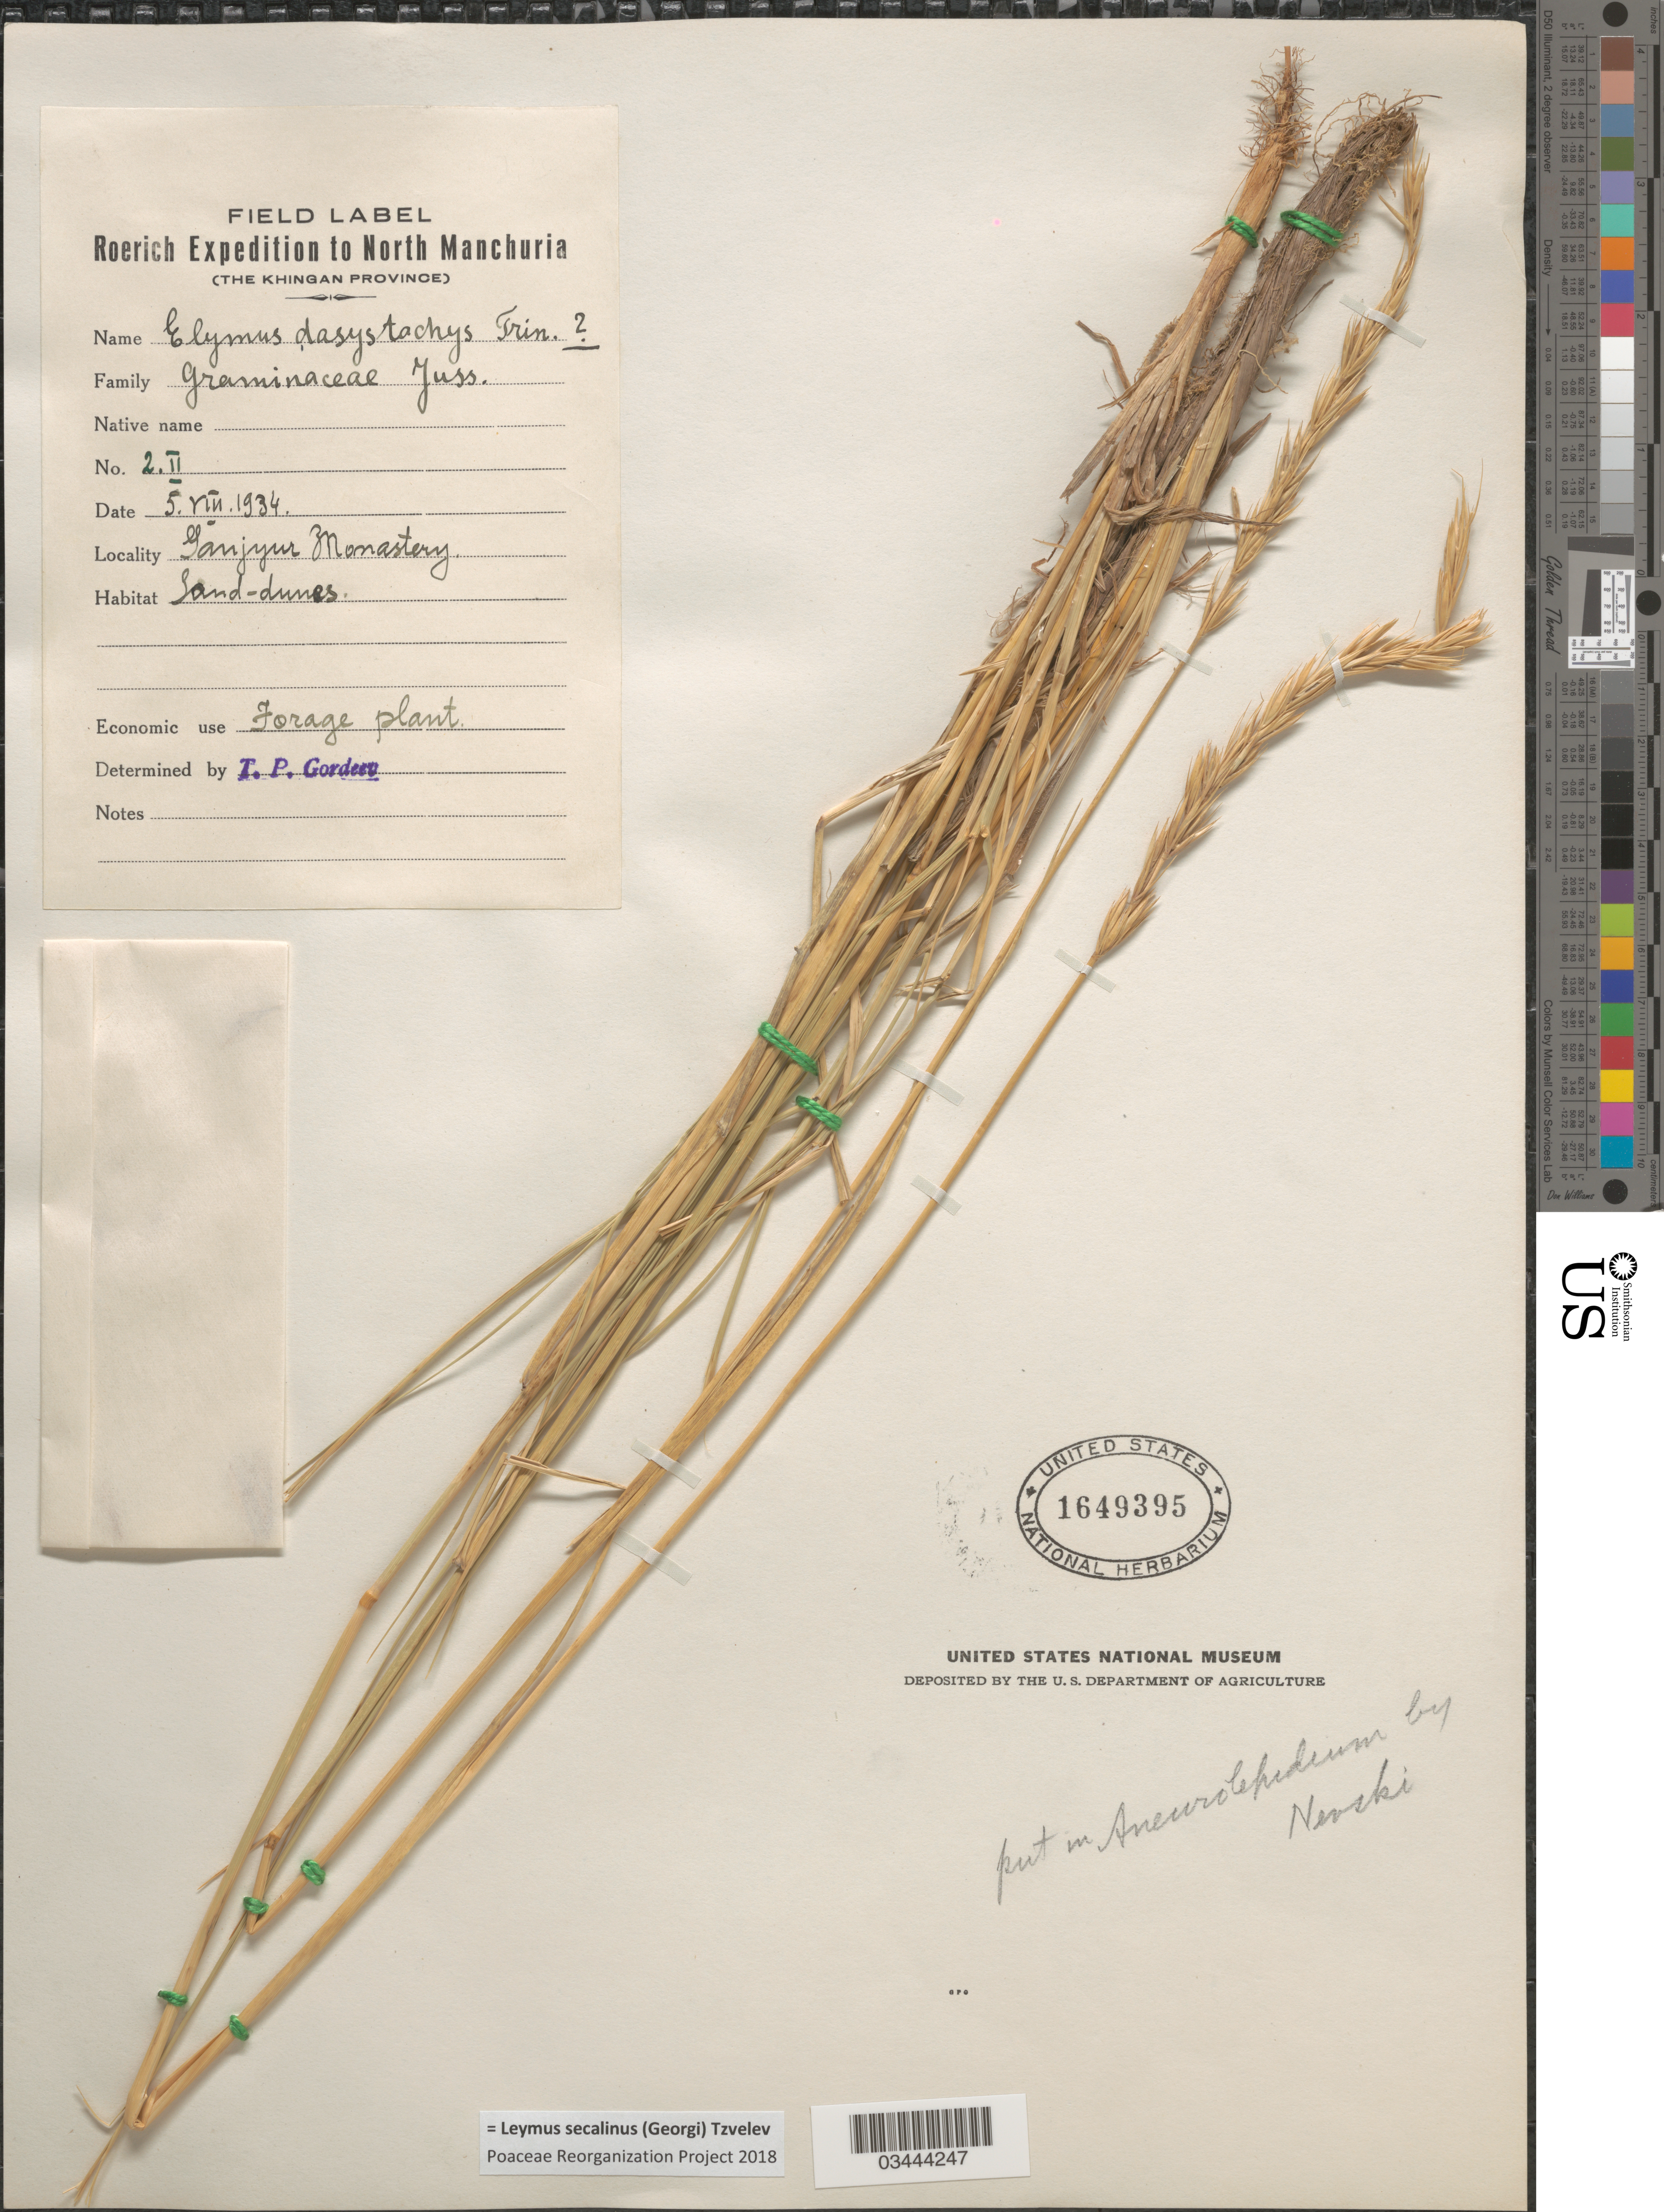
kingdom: Plantae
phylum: Tracheophyta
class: Liliopsida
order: Poales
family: Poaceae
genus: Leymus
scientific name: Leymus secalinus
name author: (Georgi) Tzvelev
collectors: Roerich Expedition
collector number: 2. II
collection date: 1934-08-05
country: China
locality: To North Manchuria. (The Khingan Province). Ganjyur Monastery.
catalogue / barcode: US 1649395